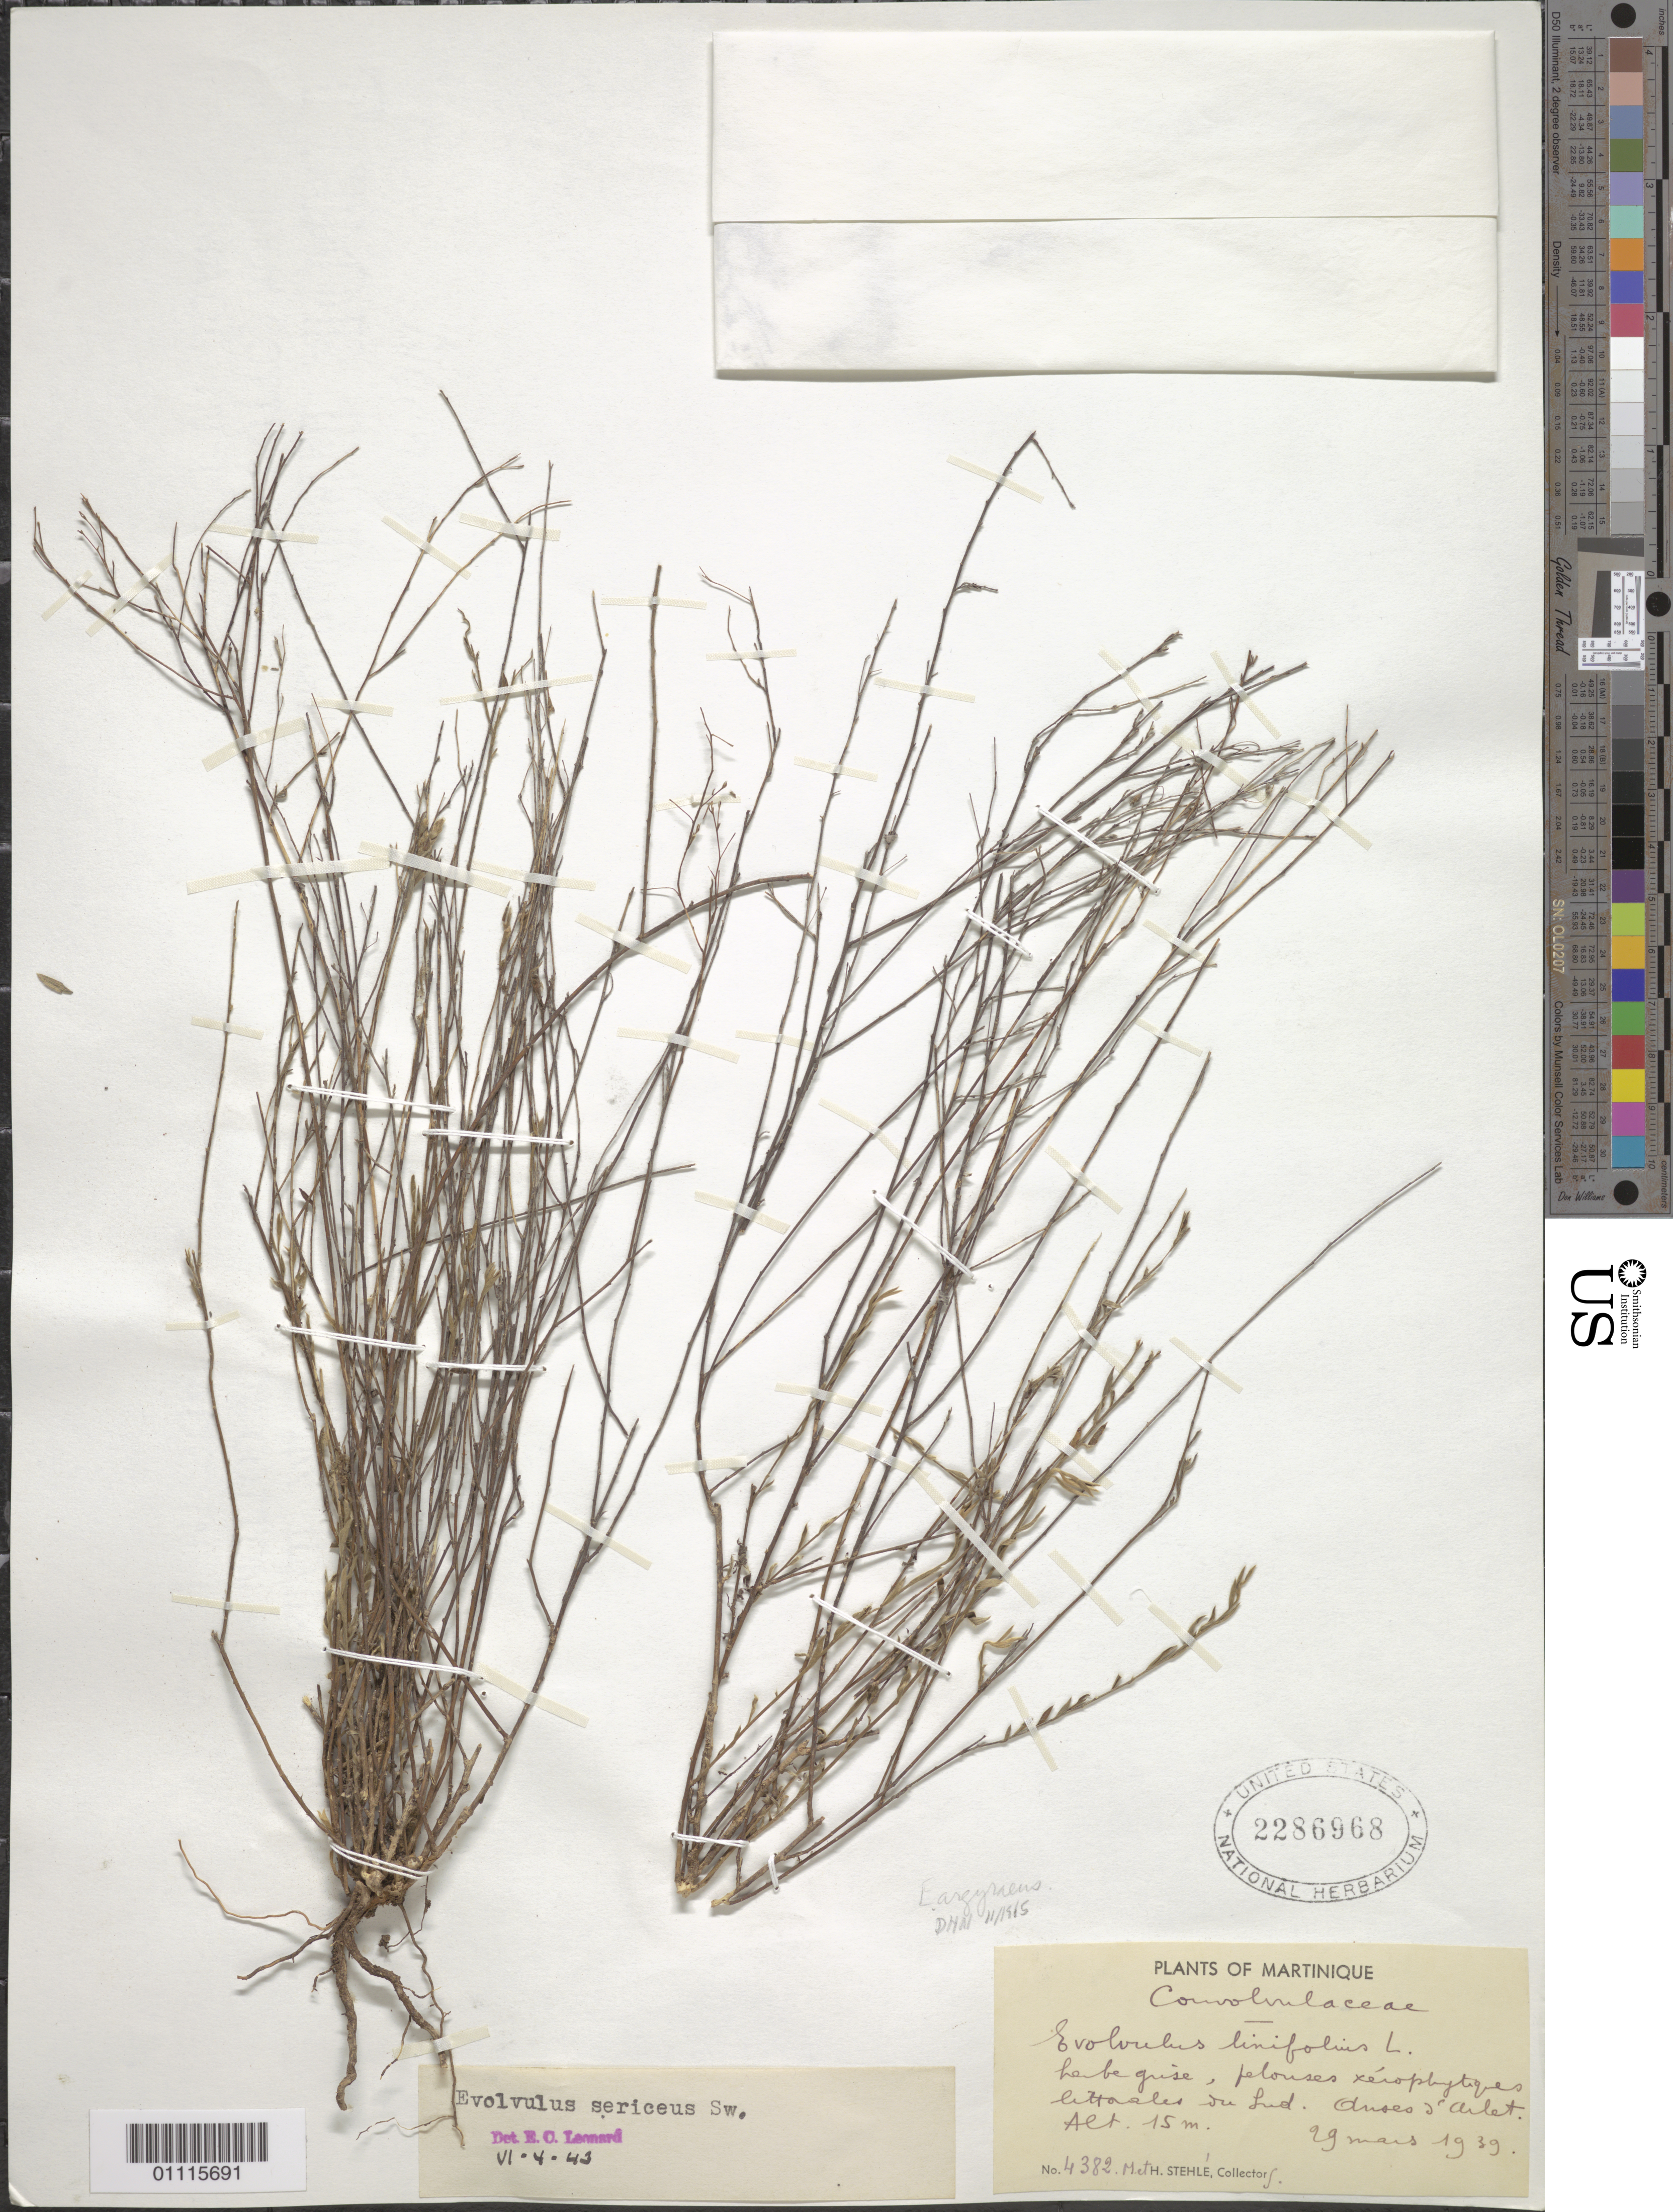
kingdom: Plantae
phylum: Tracheophyta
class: Magnoliopsida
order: Solanales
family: Convolvulaceae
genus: Evolvulus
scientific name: Evolvulus argyreus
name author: Choisy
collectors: H. Stehlé & M. Stehlé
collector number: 4382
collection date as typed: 29 Mar 1939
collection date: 1939-03-29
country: Martinique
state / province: Le Marin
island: Martinique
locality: Anses d'Arlet. Pelouses xerophytiques littorales du sud.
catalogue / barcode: US 2286968